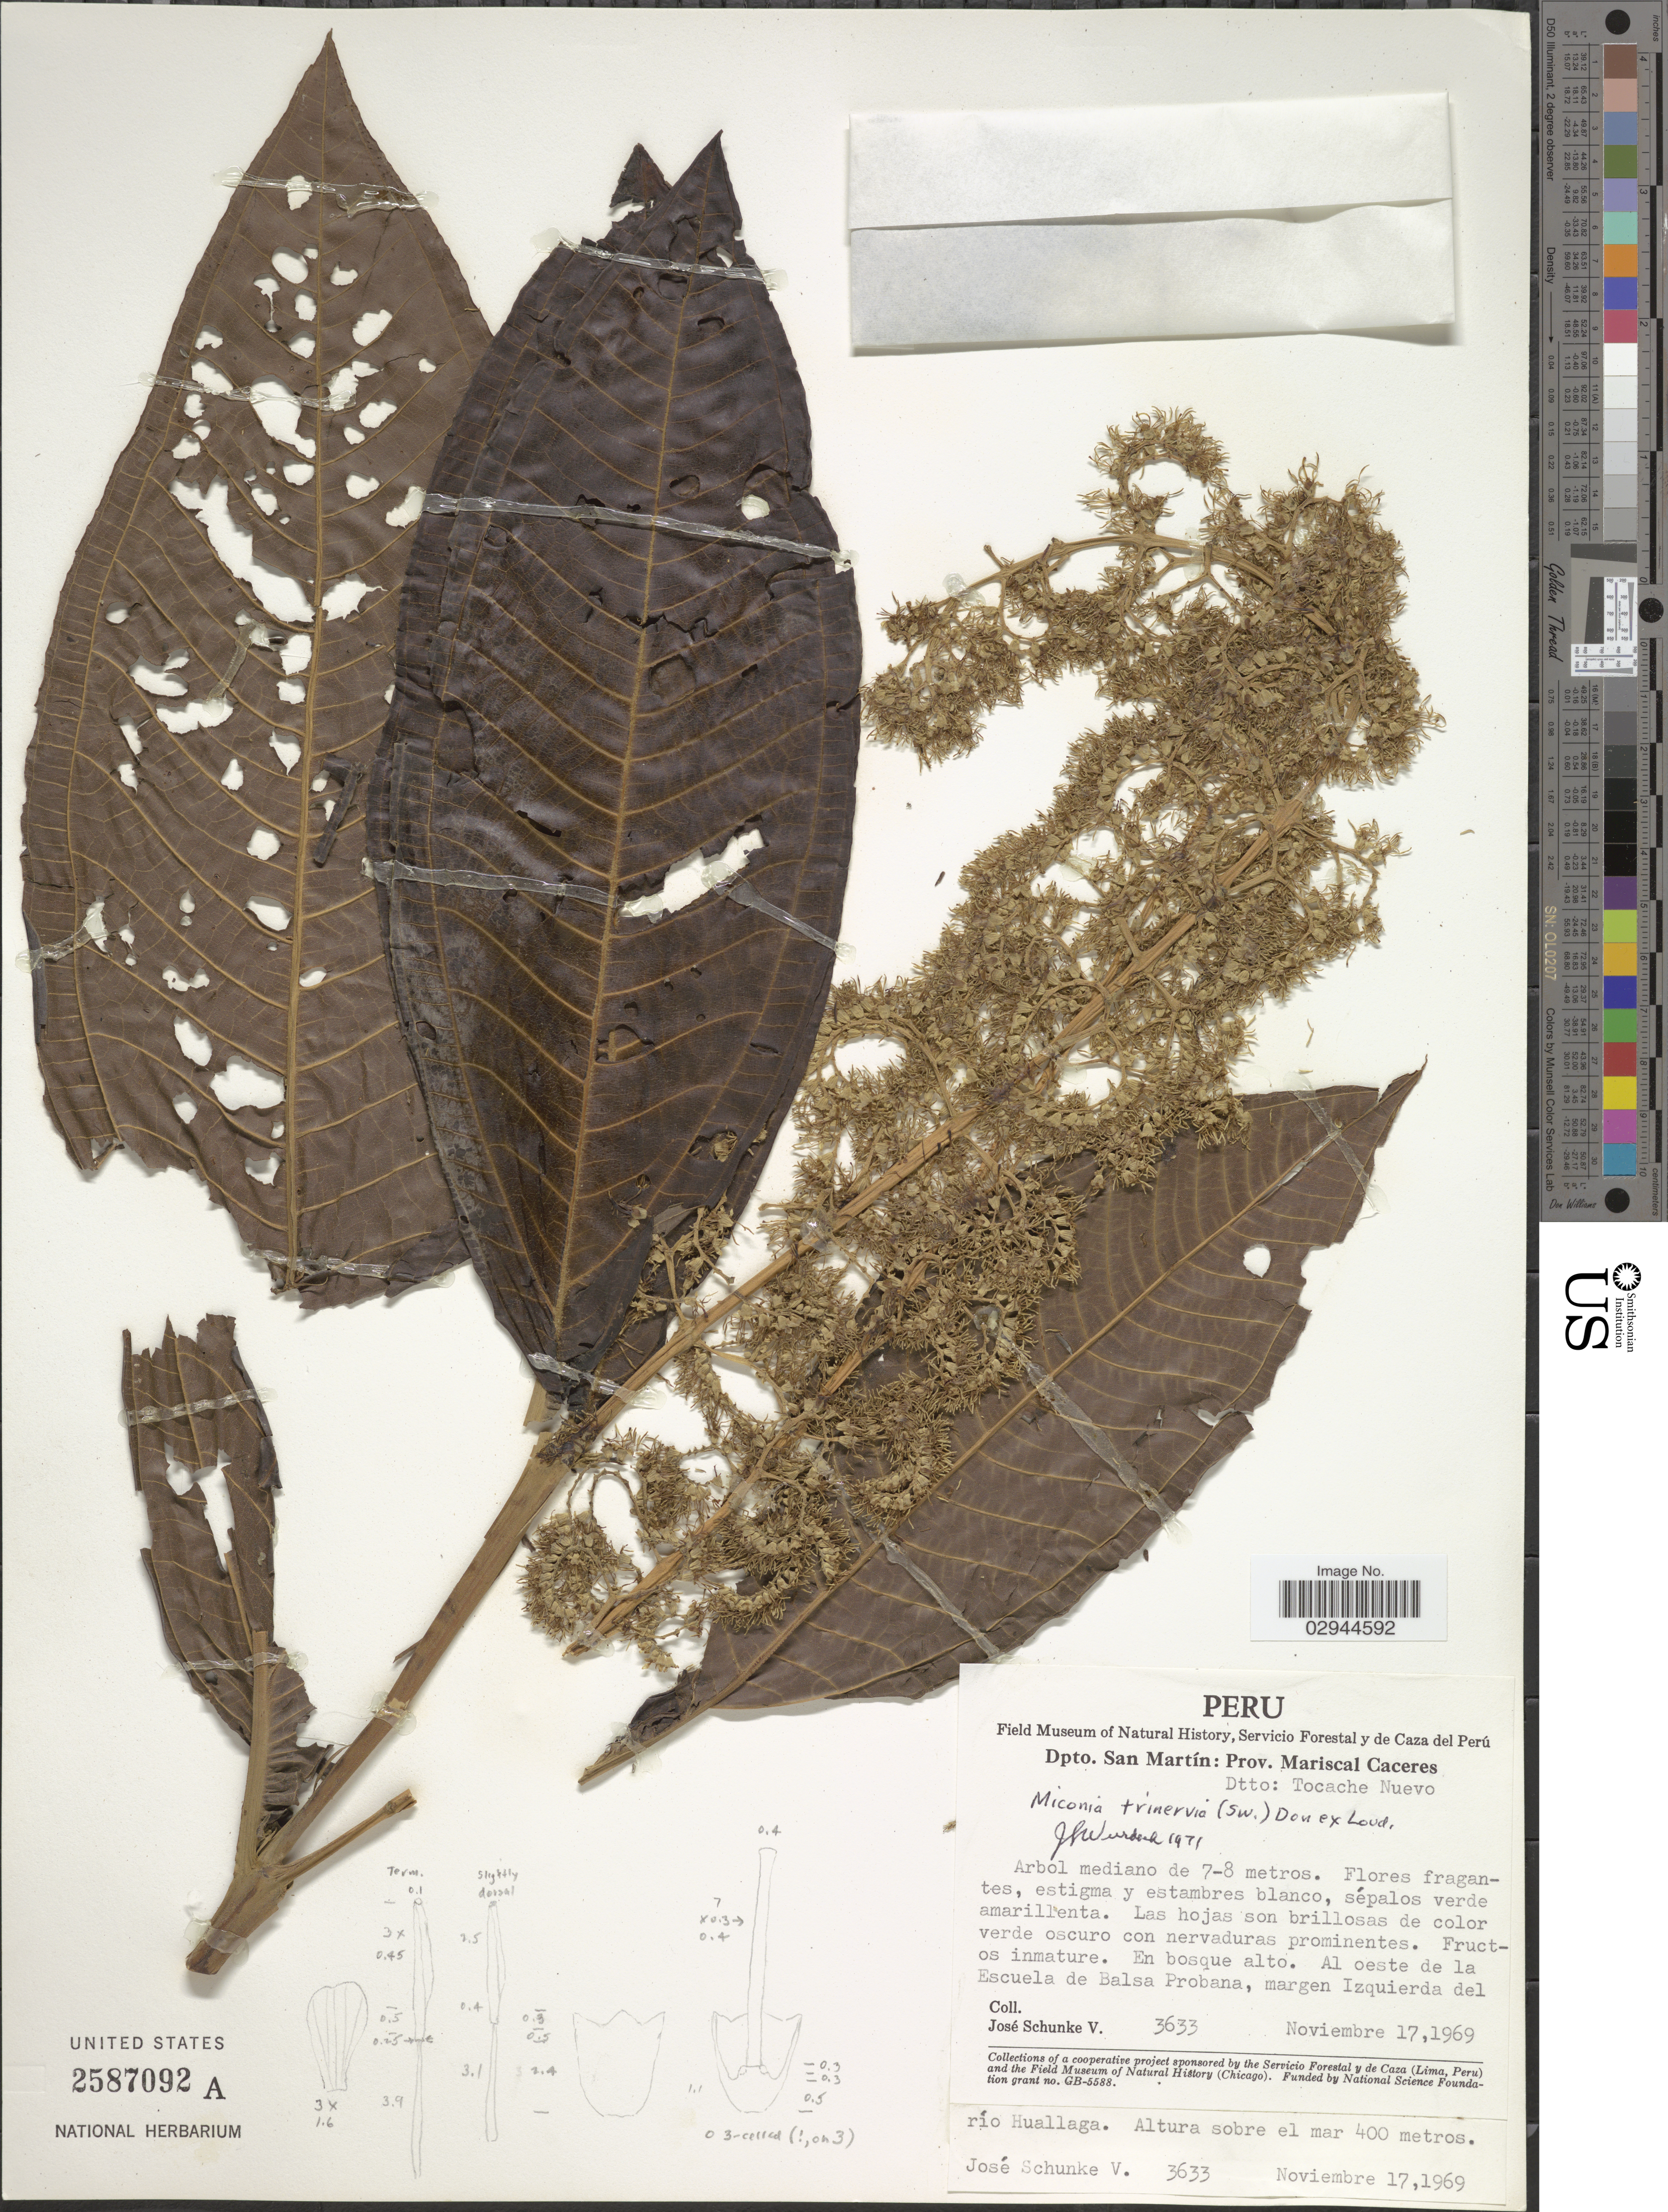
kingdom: Plantae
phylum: Tracheophyta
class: Magnoliopsida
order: Myrtales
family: Melastomataceae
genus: Miconia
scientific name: Miconia trinervia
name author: (Sw.) D. Don ex Loudon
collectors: J. Schunke Vigo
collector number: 3633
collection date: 1969-11-17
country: Peru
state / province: San Martín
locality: Prov. Mariscal Caceres, Dtto. Tocache Nuevo, Al oeste de la Escuela de Balsa Probana, margen Izquierda del río Huallaga.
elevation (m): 400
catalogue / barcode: US 2587092A